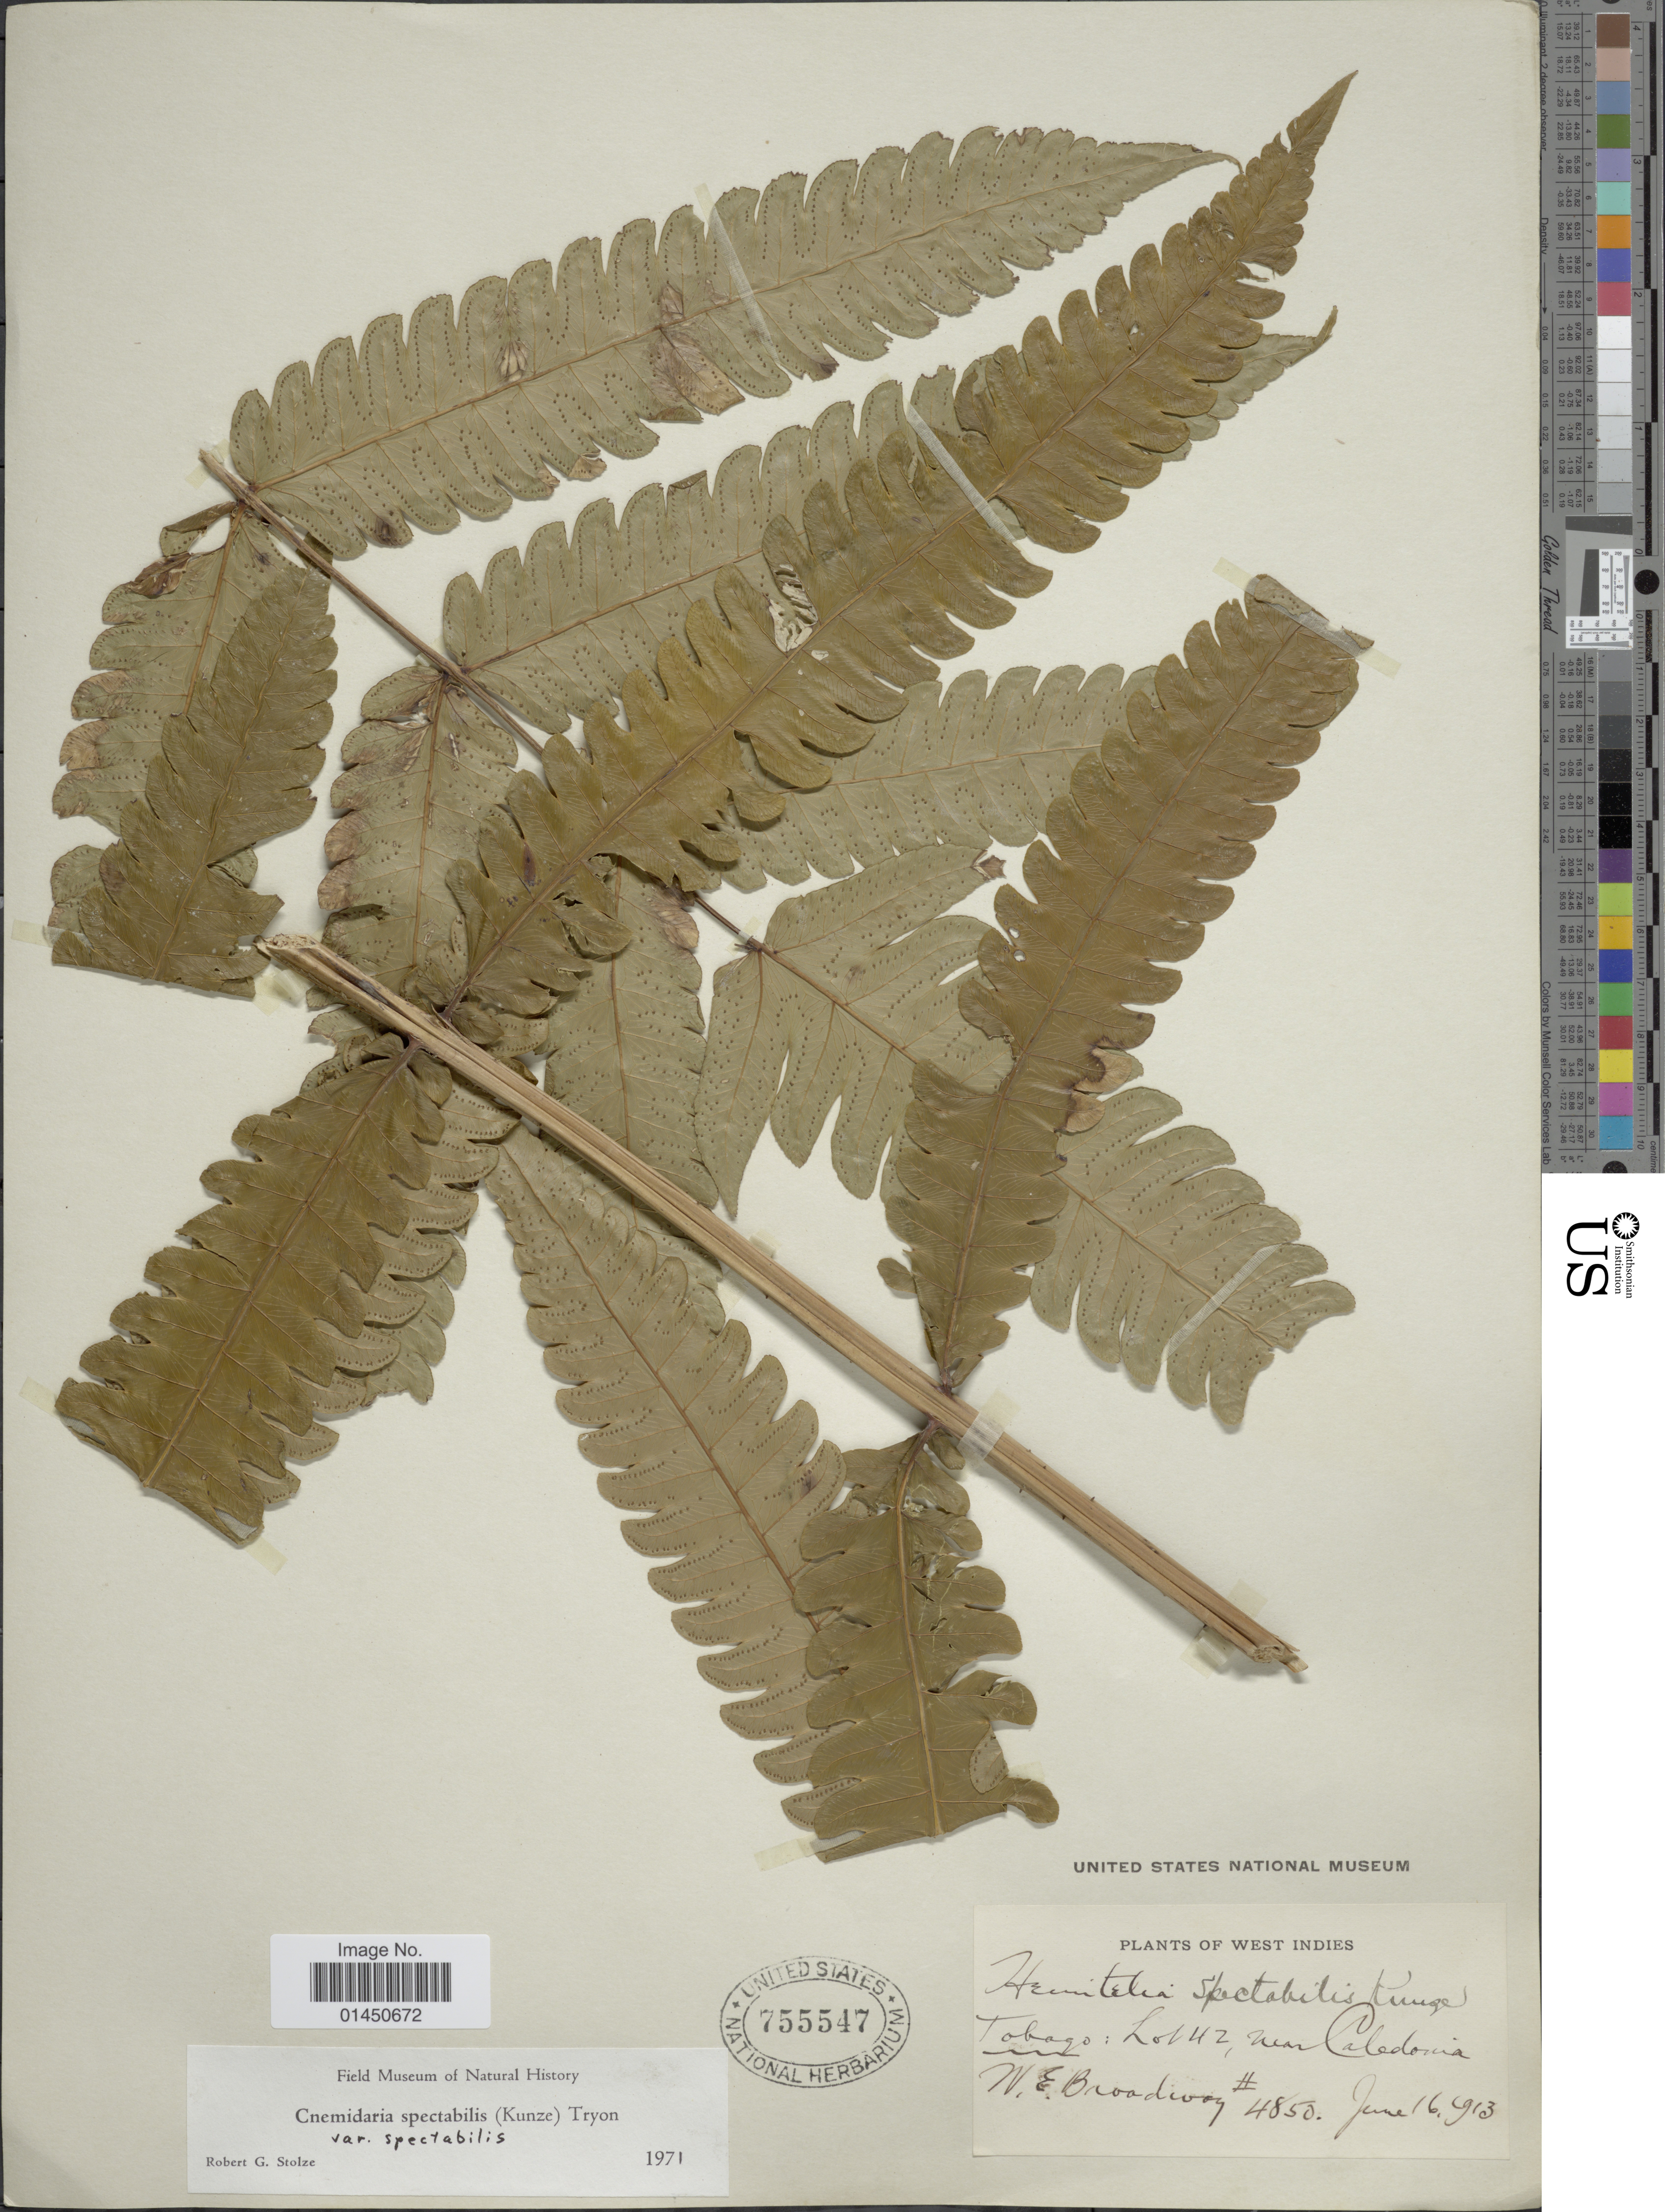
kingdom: Plantae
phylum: Tracheophyta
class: Polypodiopsida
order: Cyatheales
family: Cyatheaceae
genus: Cyathea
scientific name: Cyathea spectabilis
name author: (Kunze) Domin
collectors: W. E. Broadway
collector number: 4850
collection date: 1913-06-16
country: Trinidad and Tobago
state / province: Tobago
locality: Lot 42, near Caledonia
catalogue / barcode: US 755547